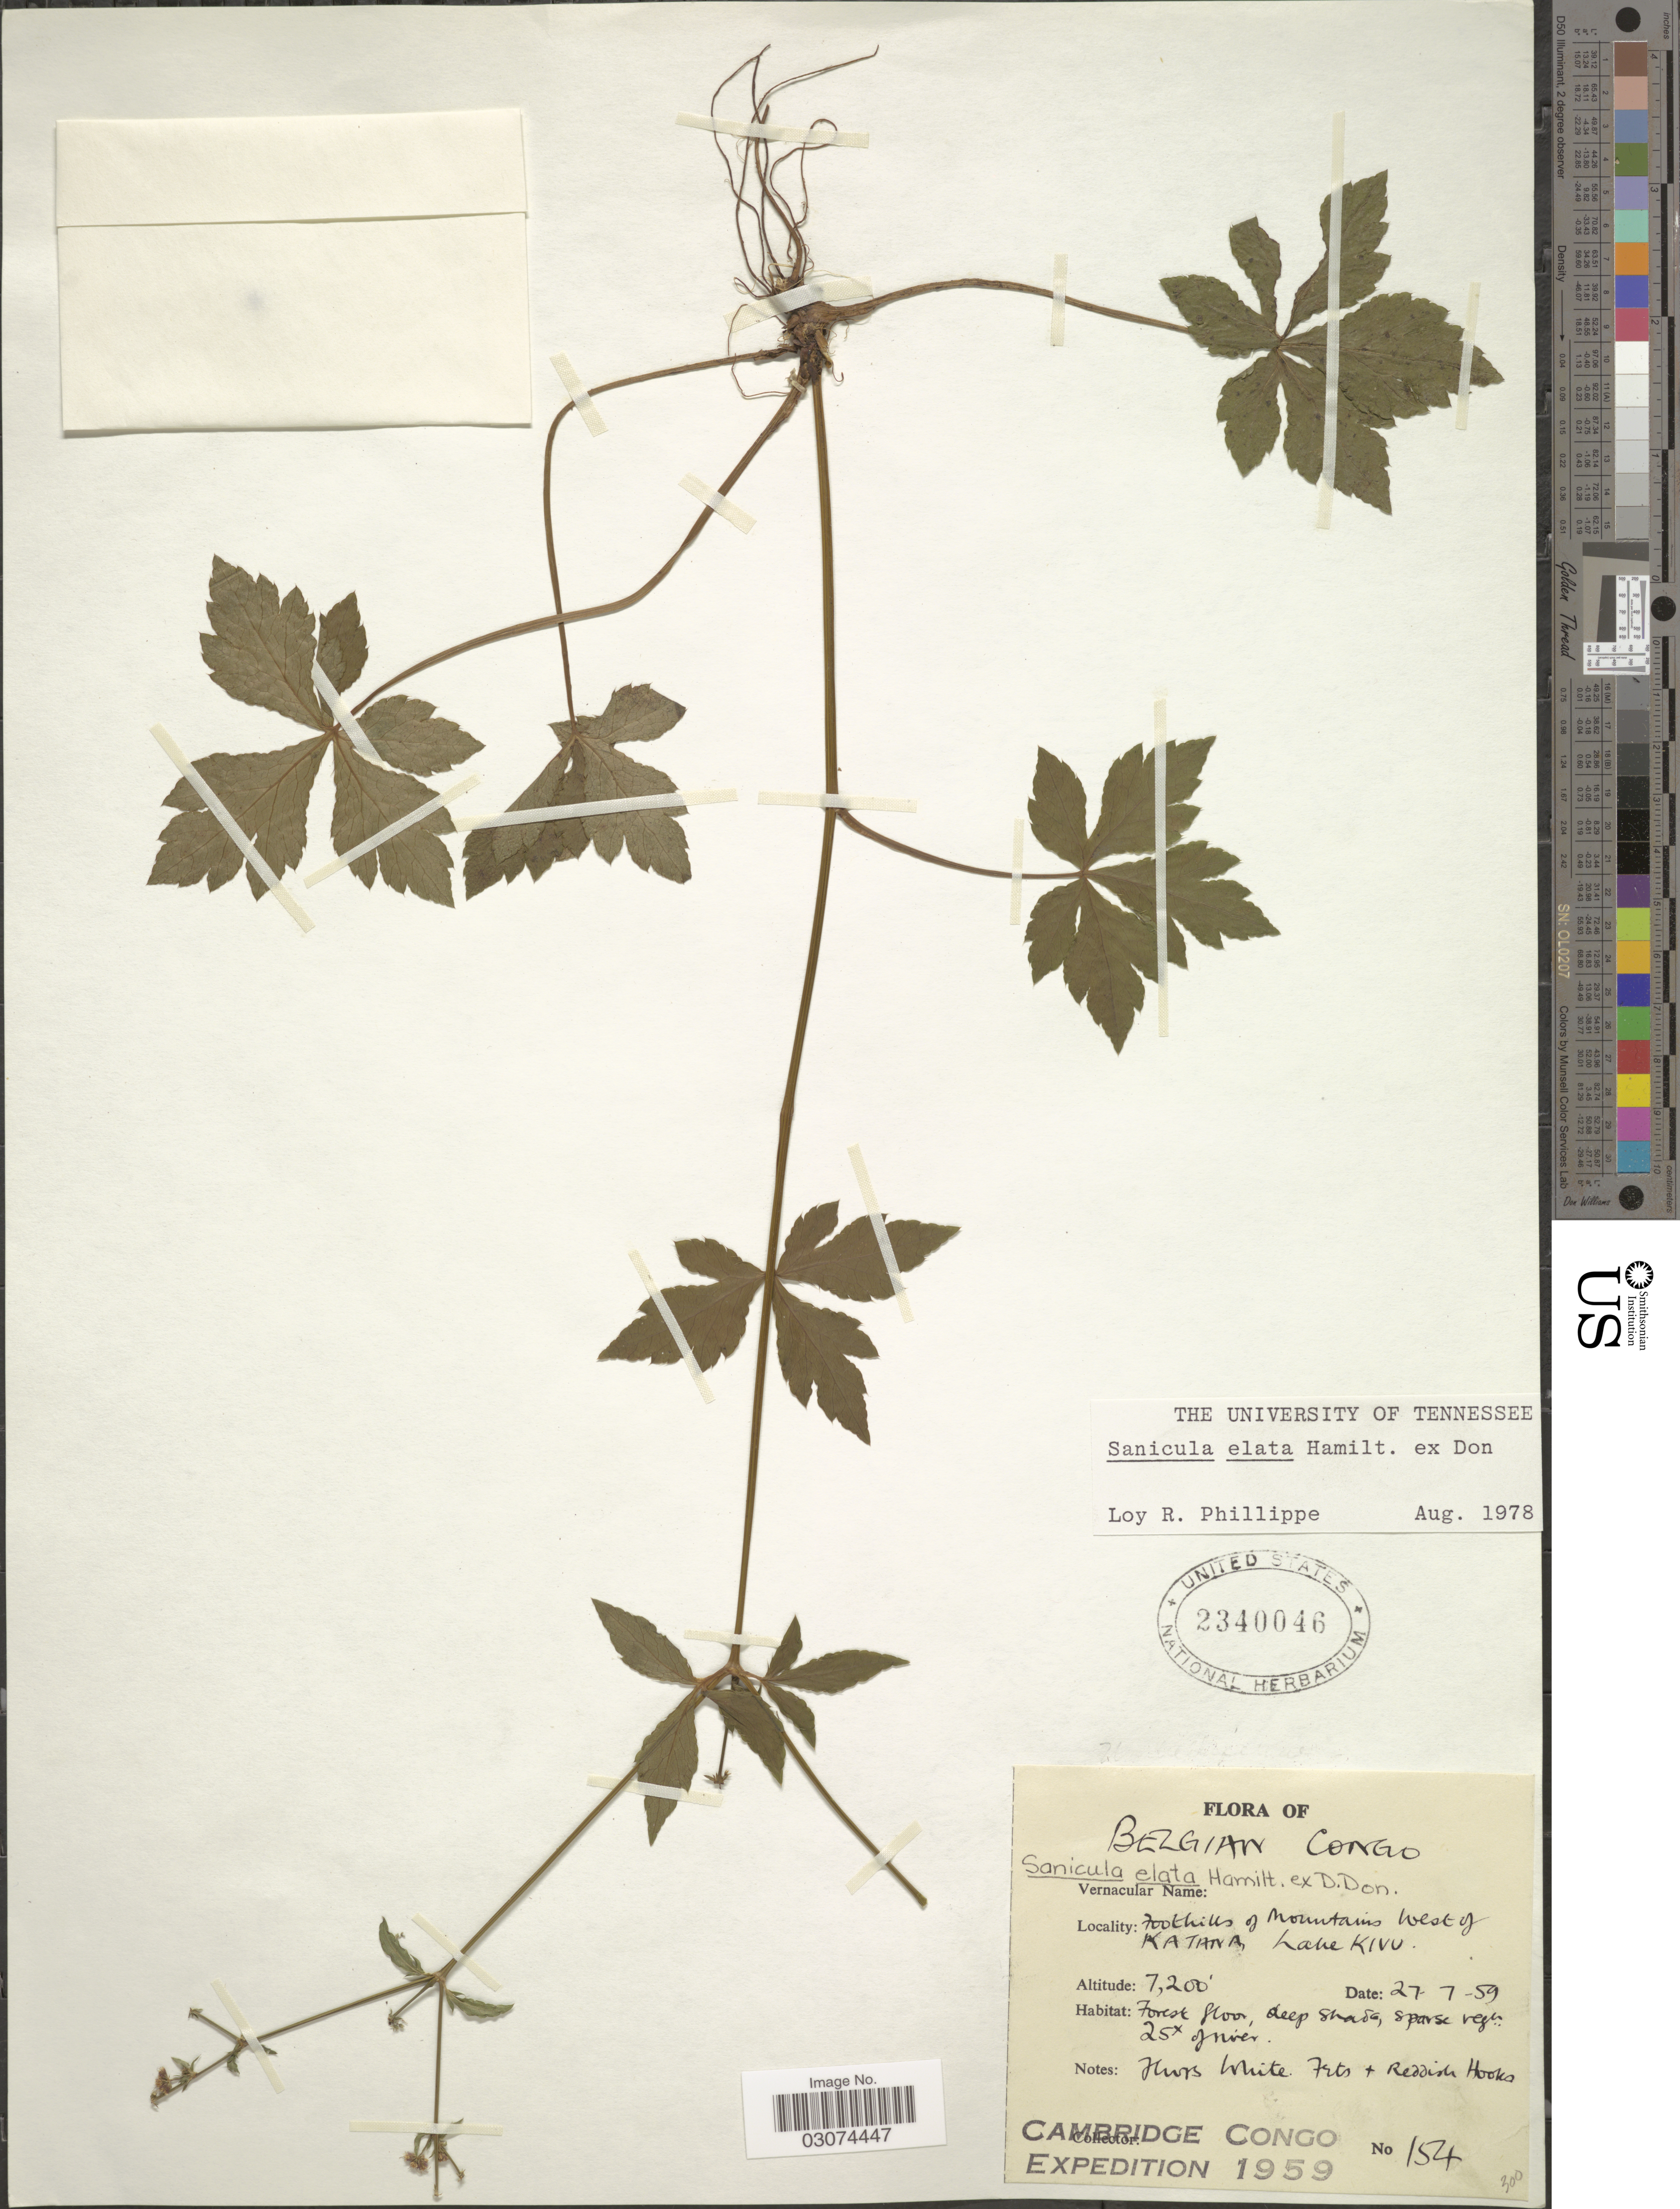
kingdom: Plantae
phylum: Tracheophyta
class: Magnoliopsida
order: Apiales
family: Apiaceae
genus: Sanicula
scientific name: Sanicula elata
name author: Buch.-Ham. ex D. Don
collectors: Cambridge Congo Expedition 1959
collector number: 154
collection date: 1959-07-27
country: Congo, Democratic Republic of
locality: Belgian Congo. Foothills of mountains west of Katana, Lake Kivu.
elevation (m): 2195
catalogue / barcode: US 2340046